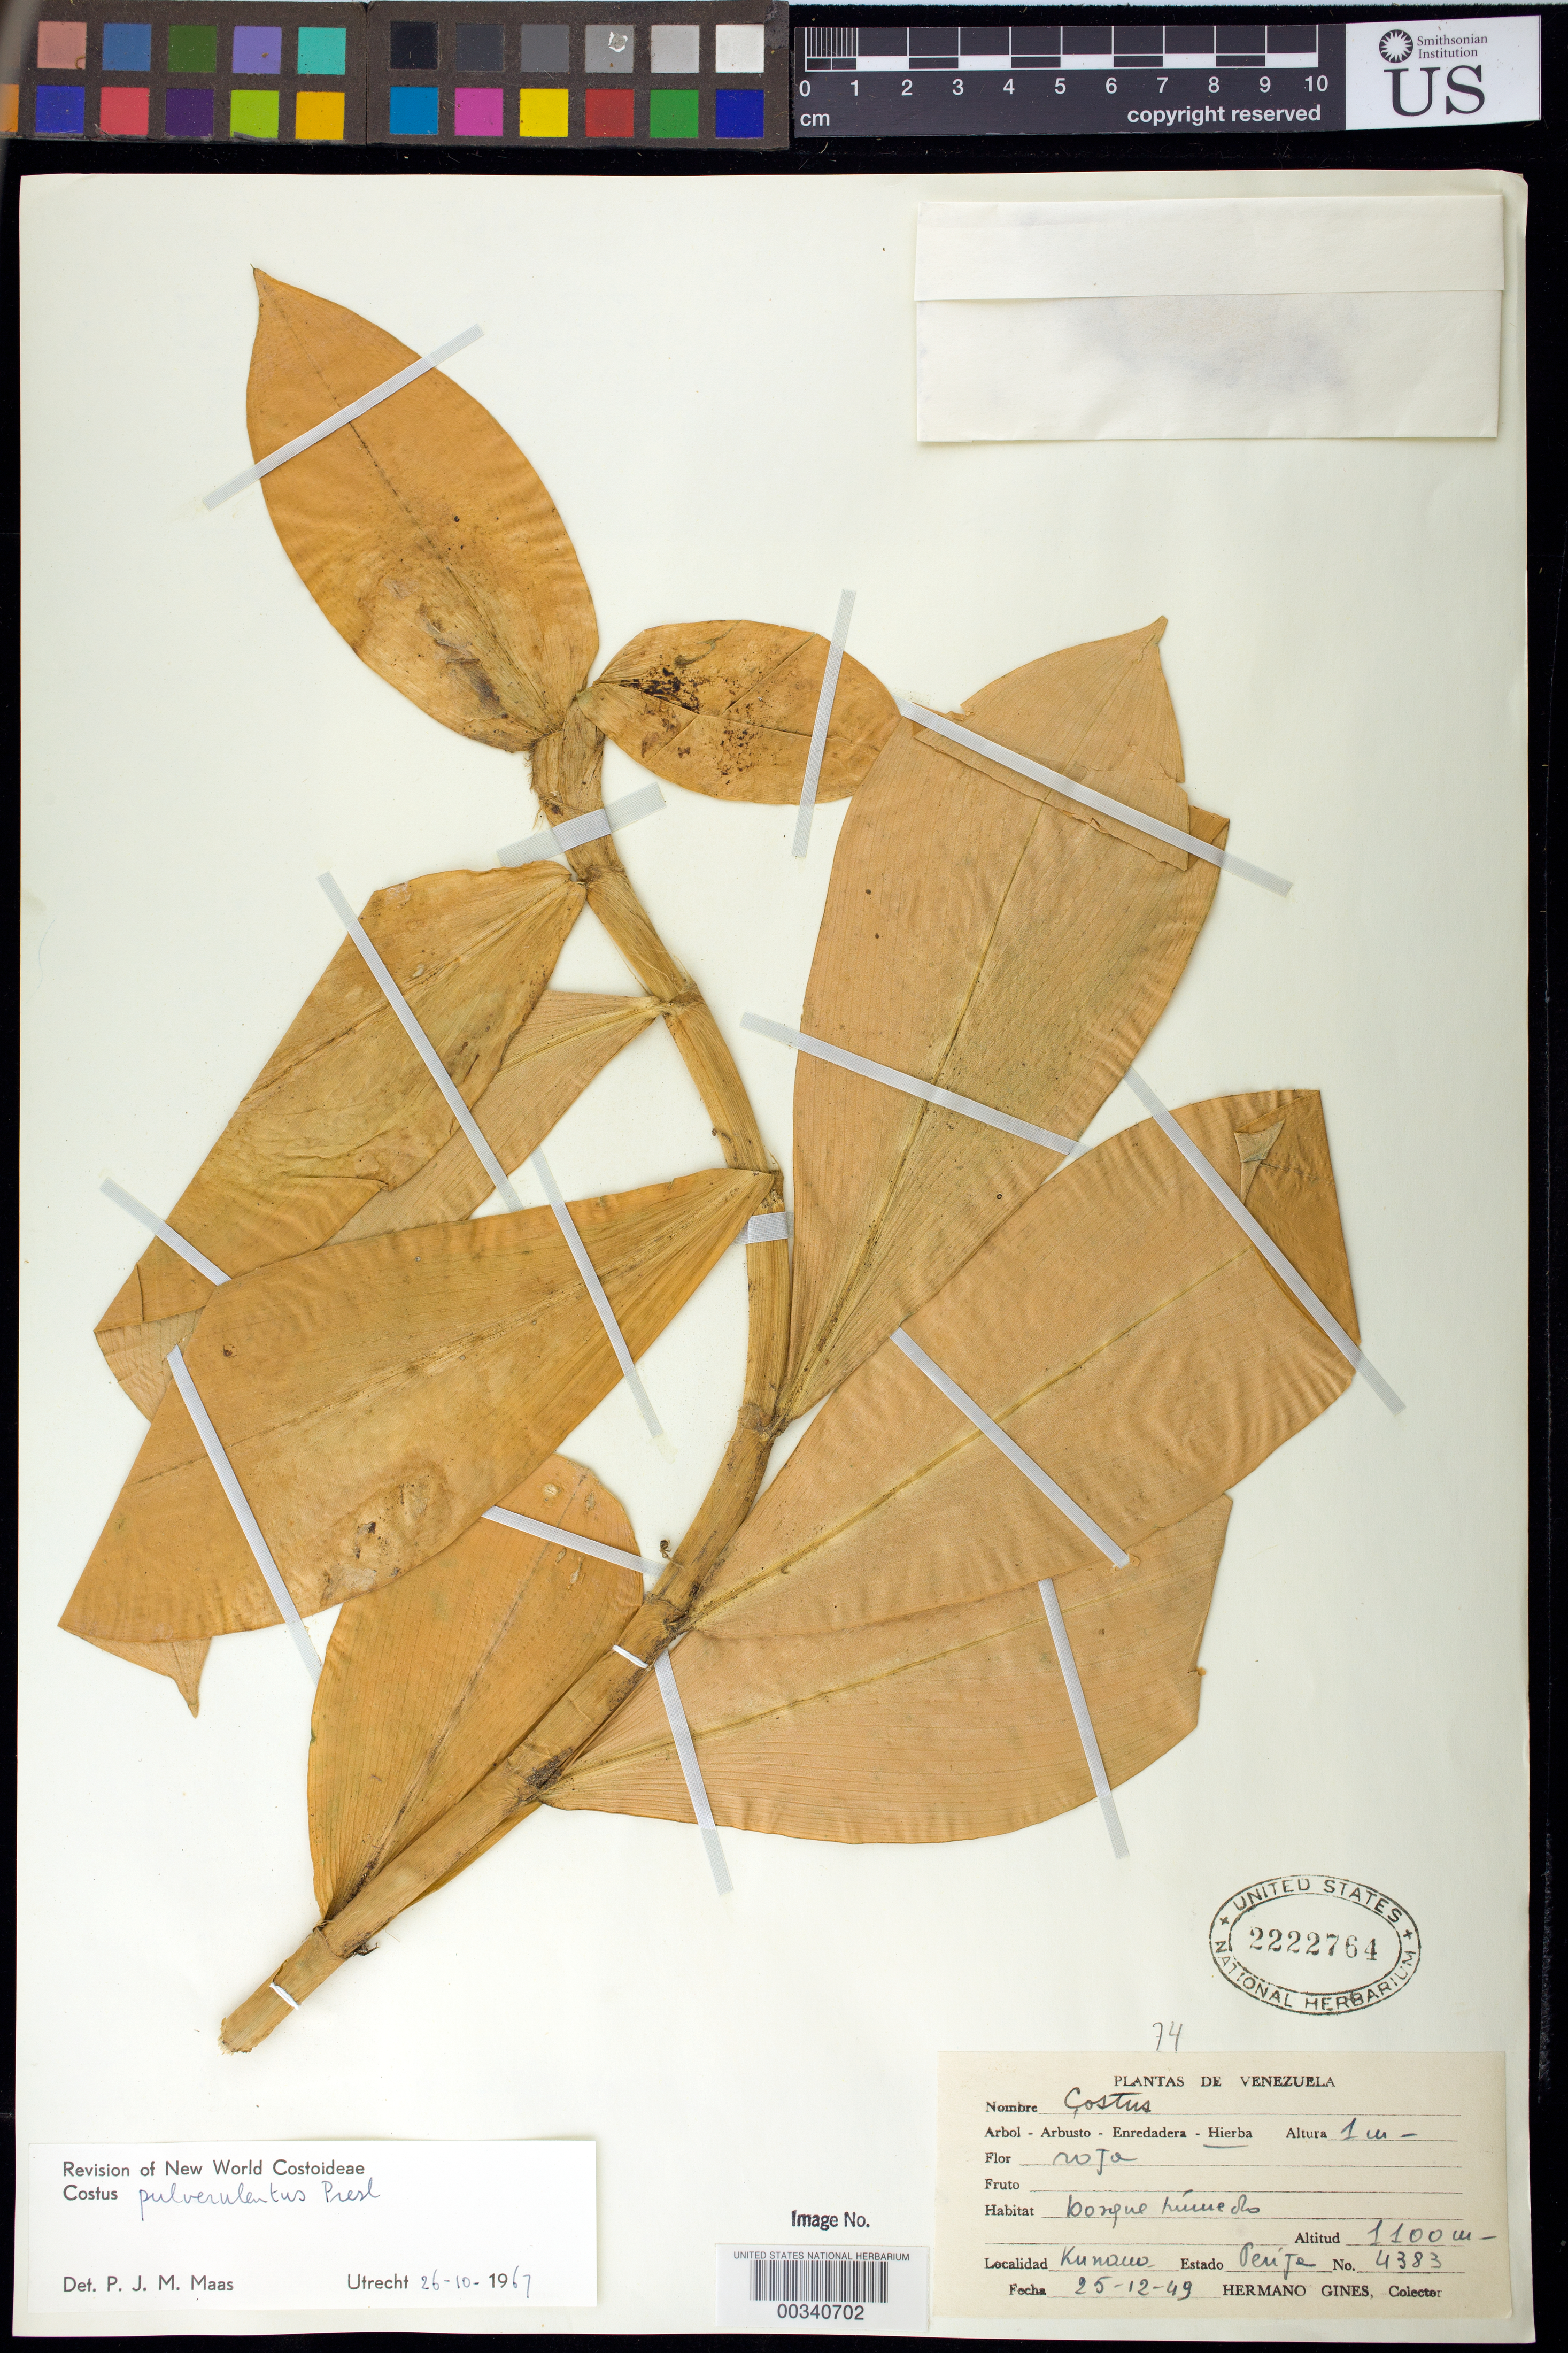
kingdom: Plantae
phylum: Tracheophyta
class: Liliopsida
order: Zingiberales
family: Costaceae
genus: Costus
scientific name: Costus pulverulentus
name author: C. Presl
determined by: Maas, Paul J. M.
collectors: Bro. Gines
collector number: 4383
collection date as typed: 25 Dec 1949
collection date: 1949-12-25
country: Venezuela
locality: Kunom, estado perite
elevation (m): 1100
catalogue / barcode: US 2222764